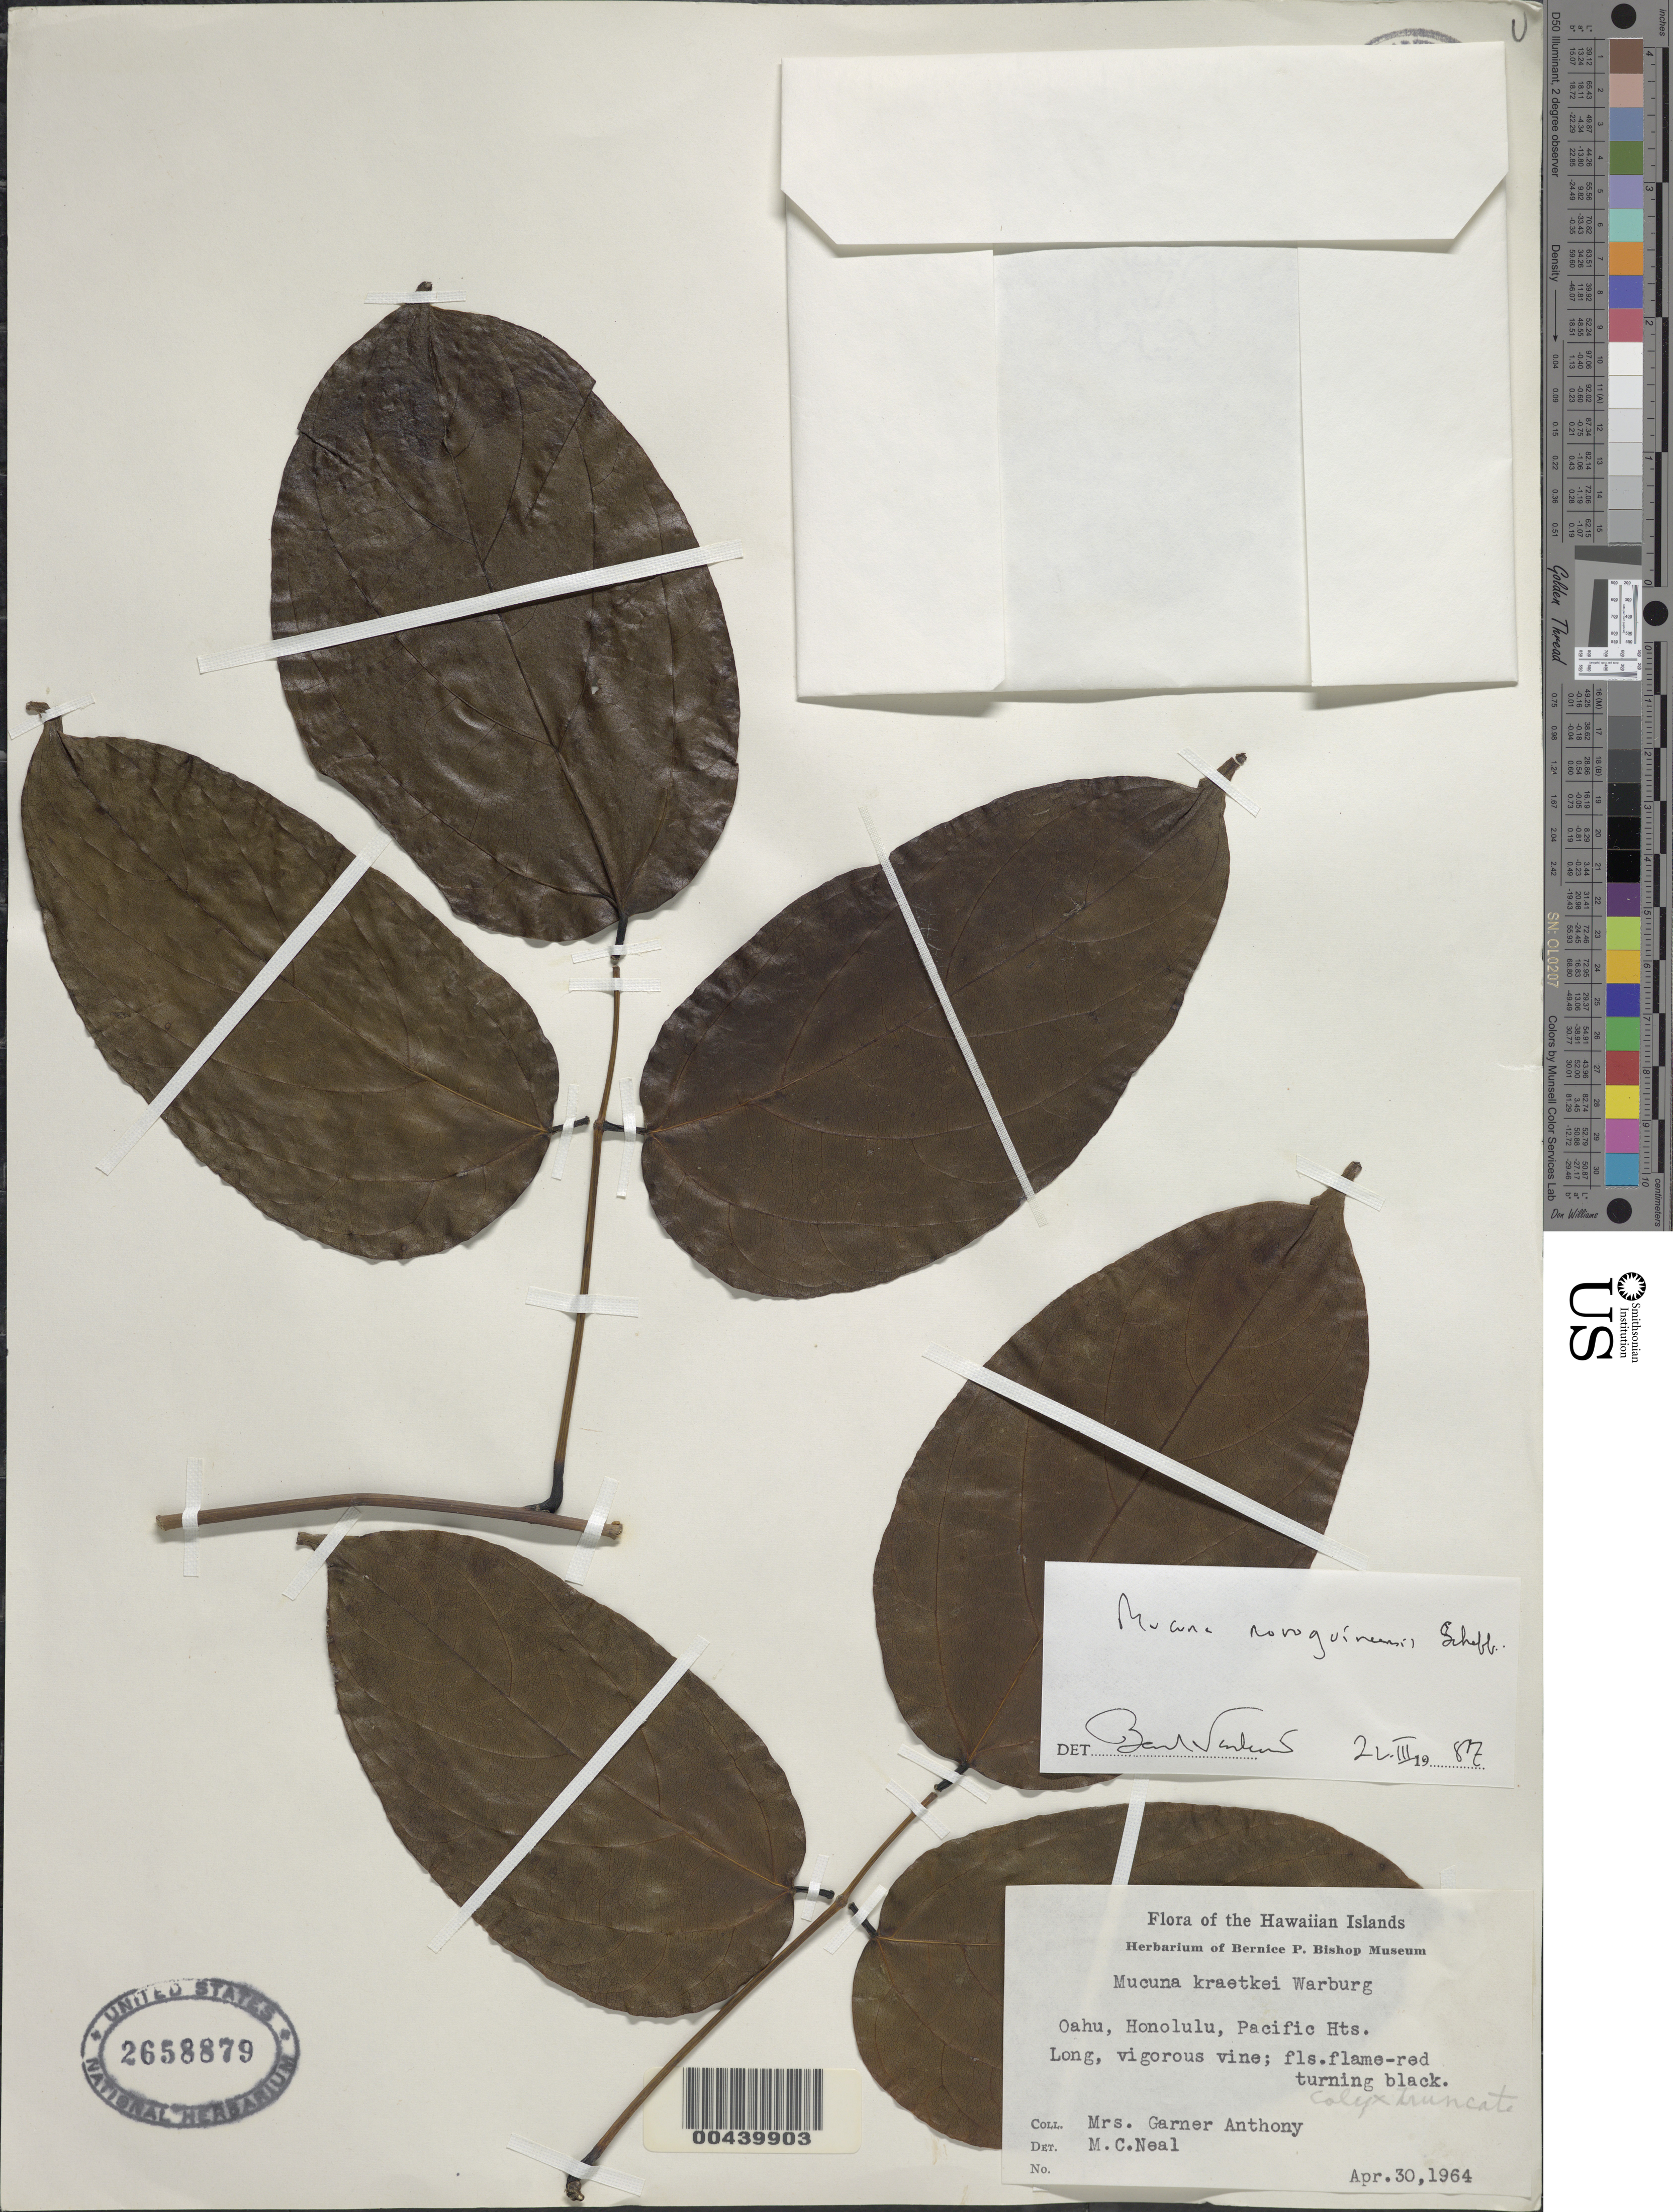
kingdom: Plantae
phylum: Tracheophyta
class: Magnoliopsida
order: Fabales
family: Fabaceae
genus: Mucuna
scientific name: Mucuna nova-guineensis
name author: Scheff.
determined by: Sanders, B.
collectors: G. Anthony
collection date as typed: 30 Apr 1964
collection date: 1964-04-30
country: United States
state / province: Hawaii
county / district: Honolulu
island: Oahu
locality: Honolulu, Pacific Hts.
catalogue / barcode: US 2658879